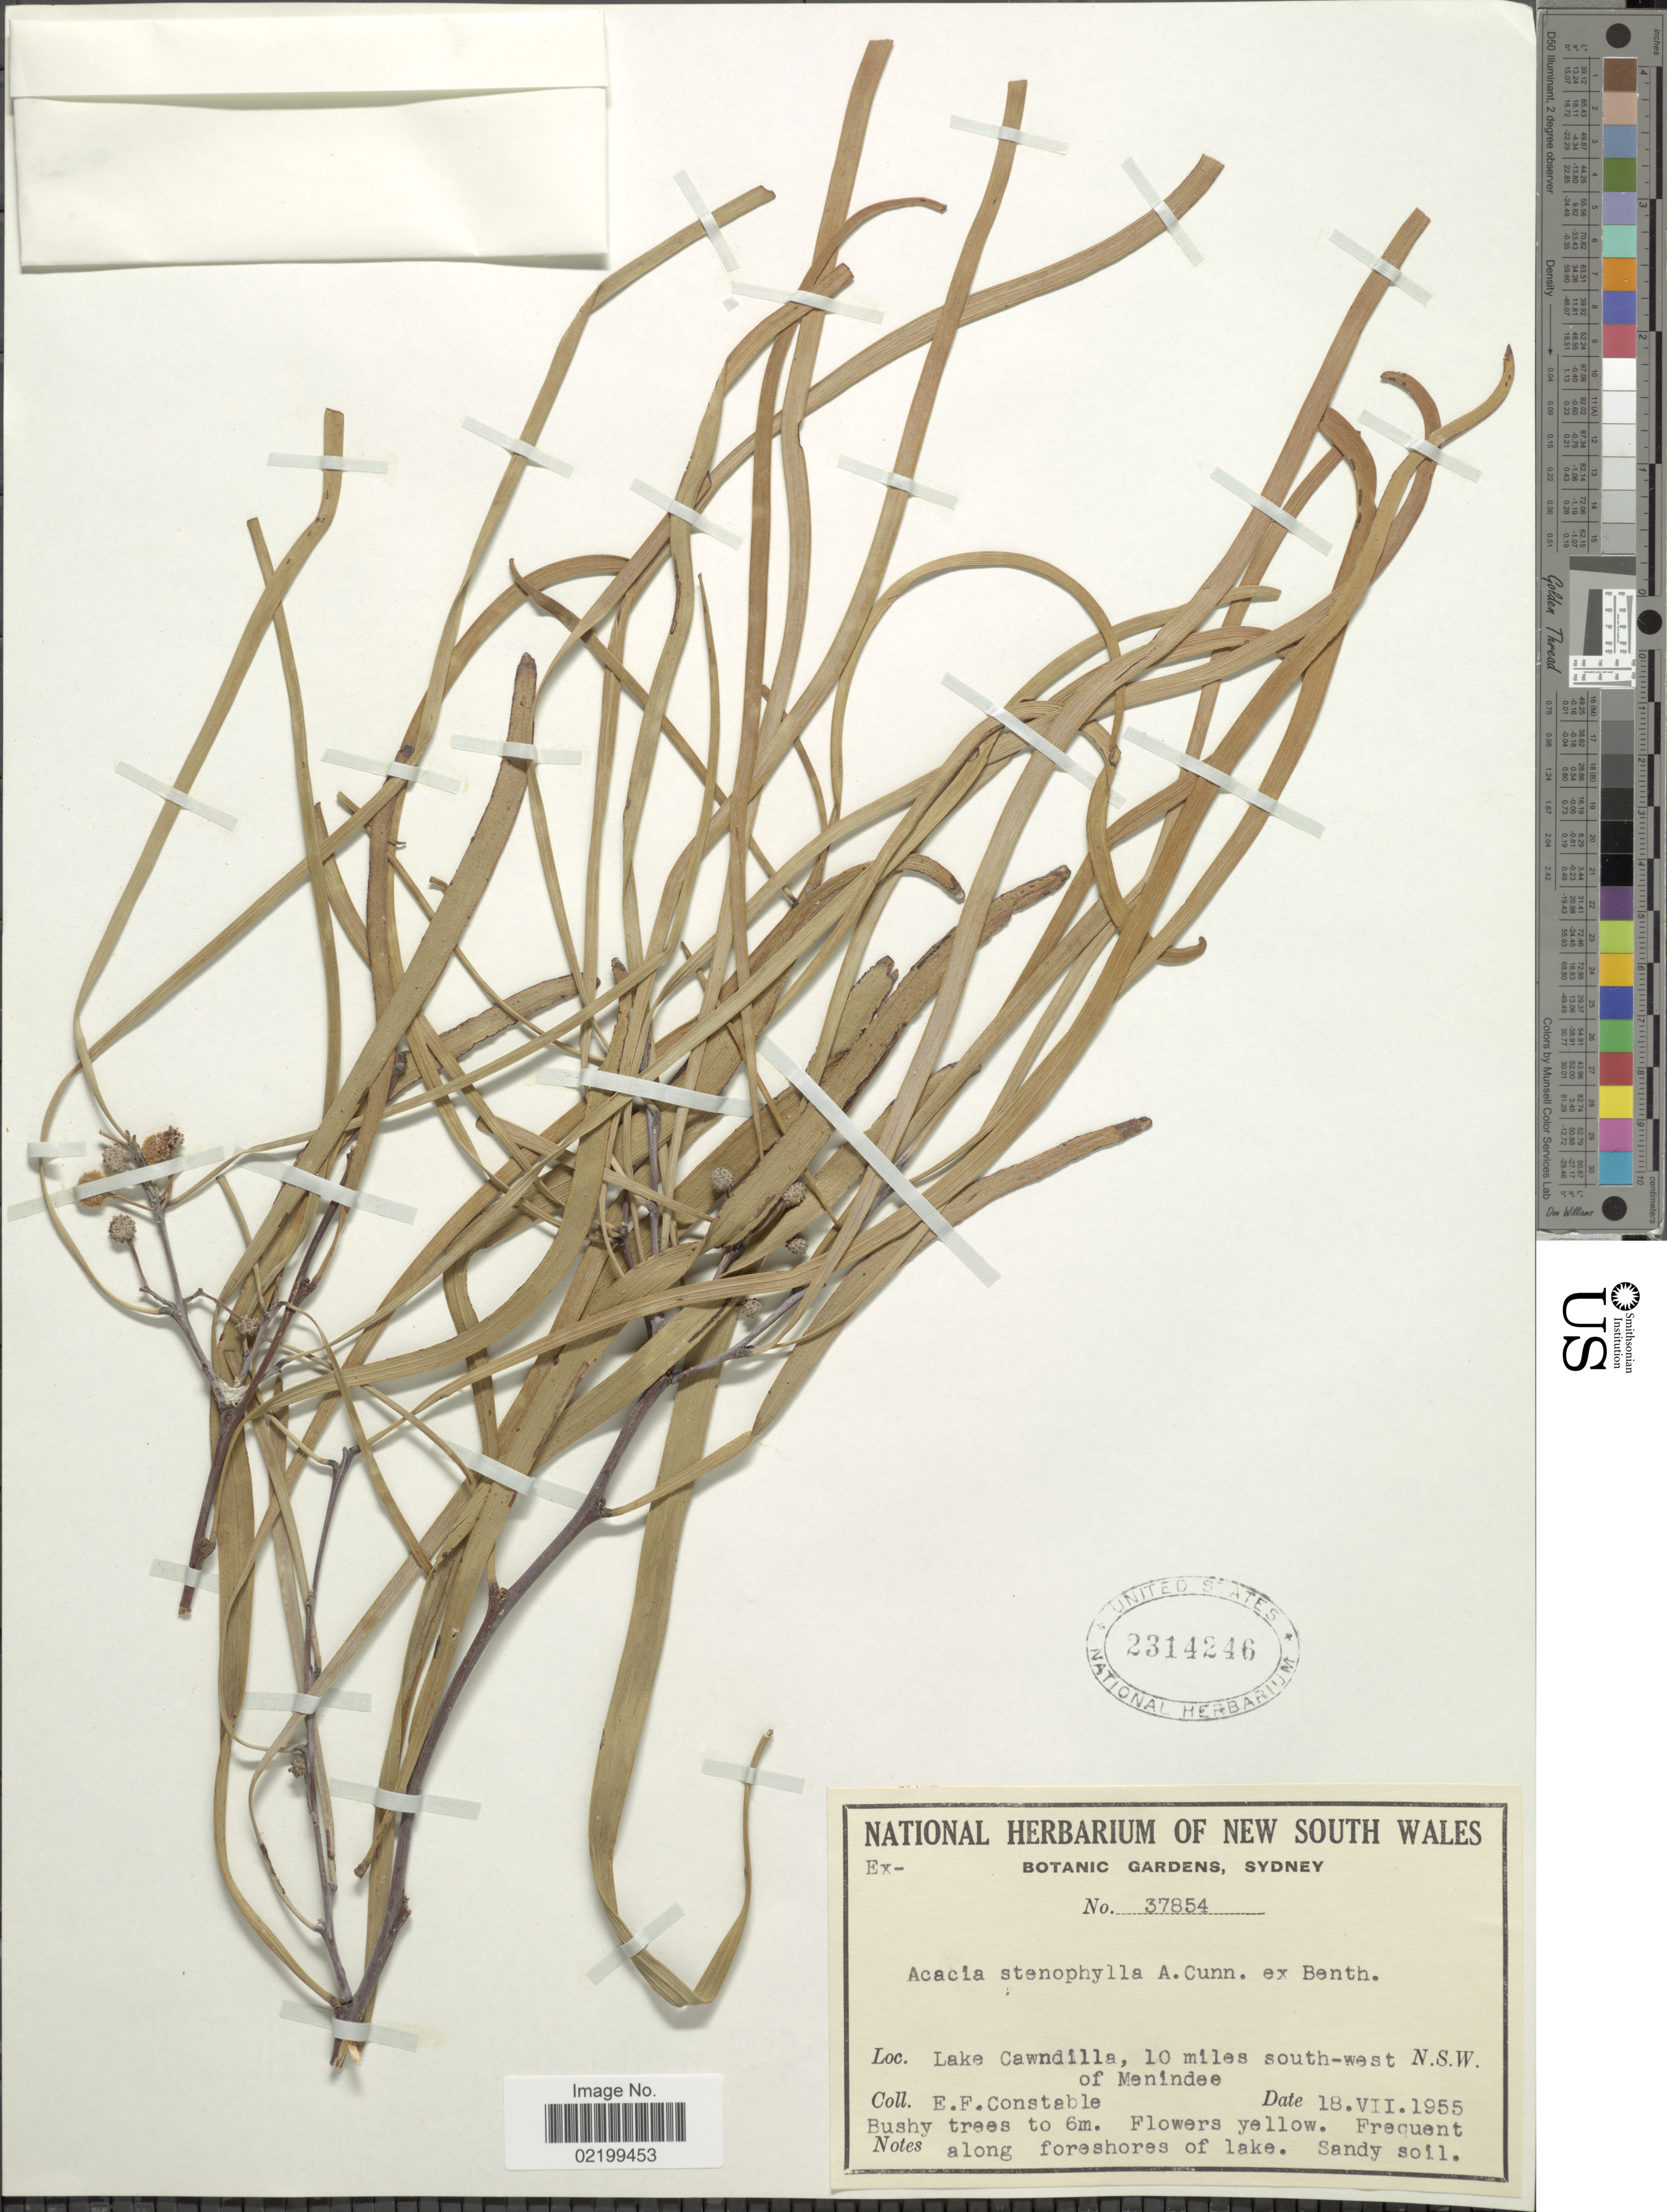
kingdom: Plantae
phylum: Tracheophyta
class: Magnoliopsida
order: Fabales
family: Fabaceae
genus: Acacia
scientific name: Acacia stenophylla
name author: Benth.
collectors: E. F. Constable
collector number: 37854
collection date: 1955-07-18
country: Australia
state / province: New South Wales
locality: Lake Cawndilla, 10 miles south west of Menindee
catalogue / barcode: US 2314246